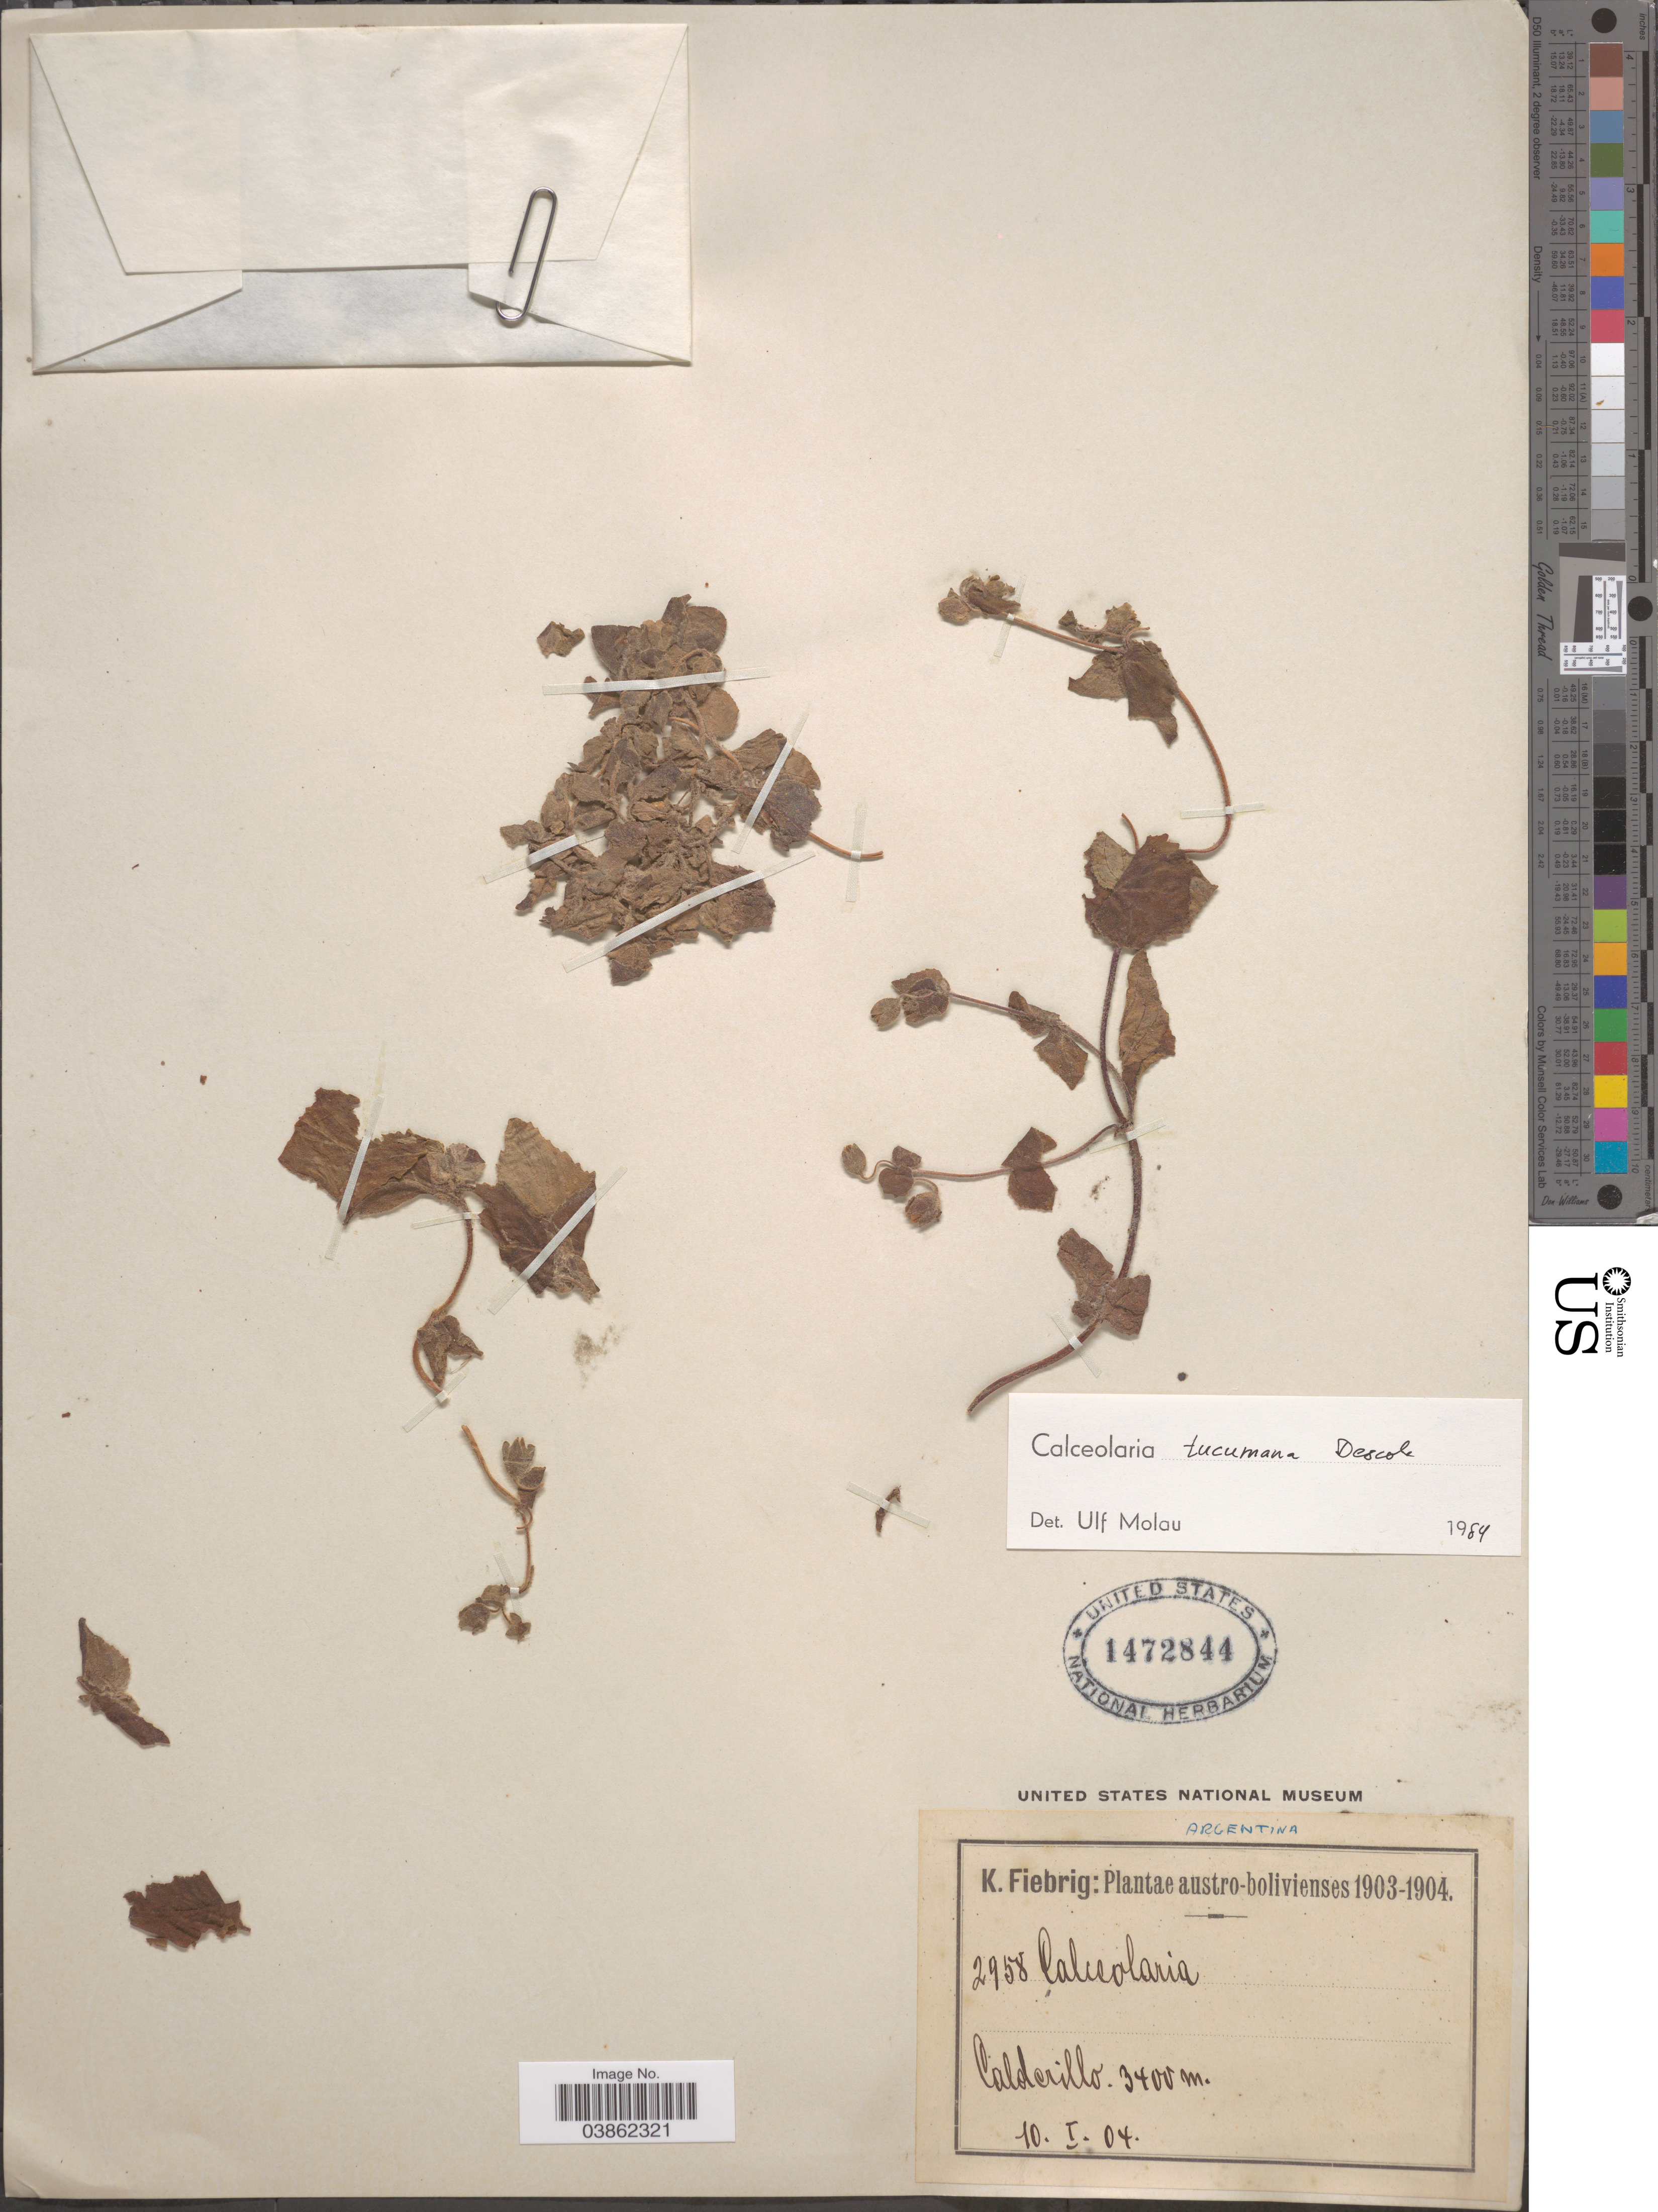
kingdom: Plantae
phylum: Tracheophyta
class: Magnoliopsida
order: Lamiales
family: Calceolariaceae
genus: Calceolaria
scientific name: Calceolaria tucumana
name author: Descole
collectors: K. Fiebrig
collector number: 2958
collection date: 1904-01-10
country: Bolivia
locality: Austro-bolivienses. Calderillo.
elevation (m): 3400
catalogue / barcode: US 1472844